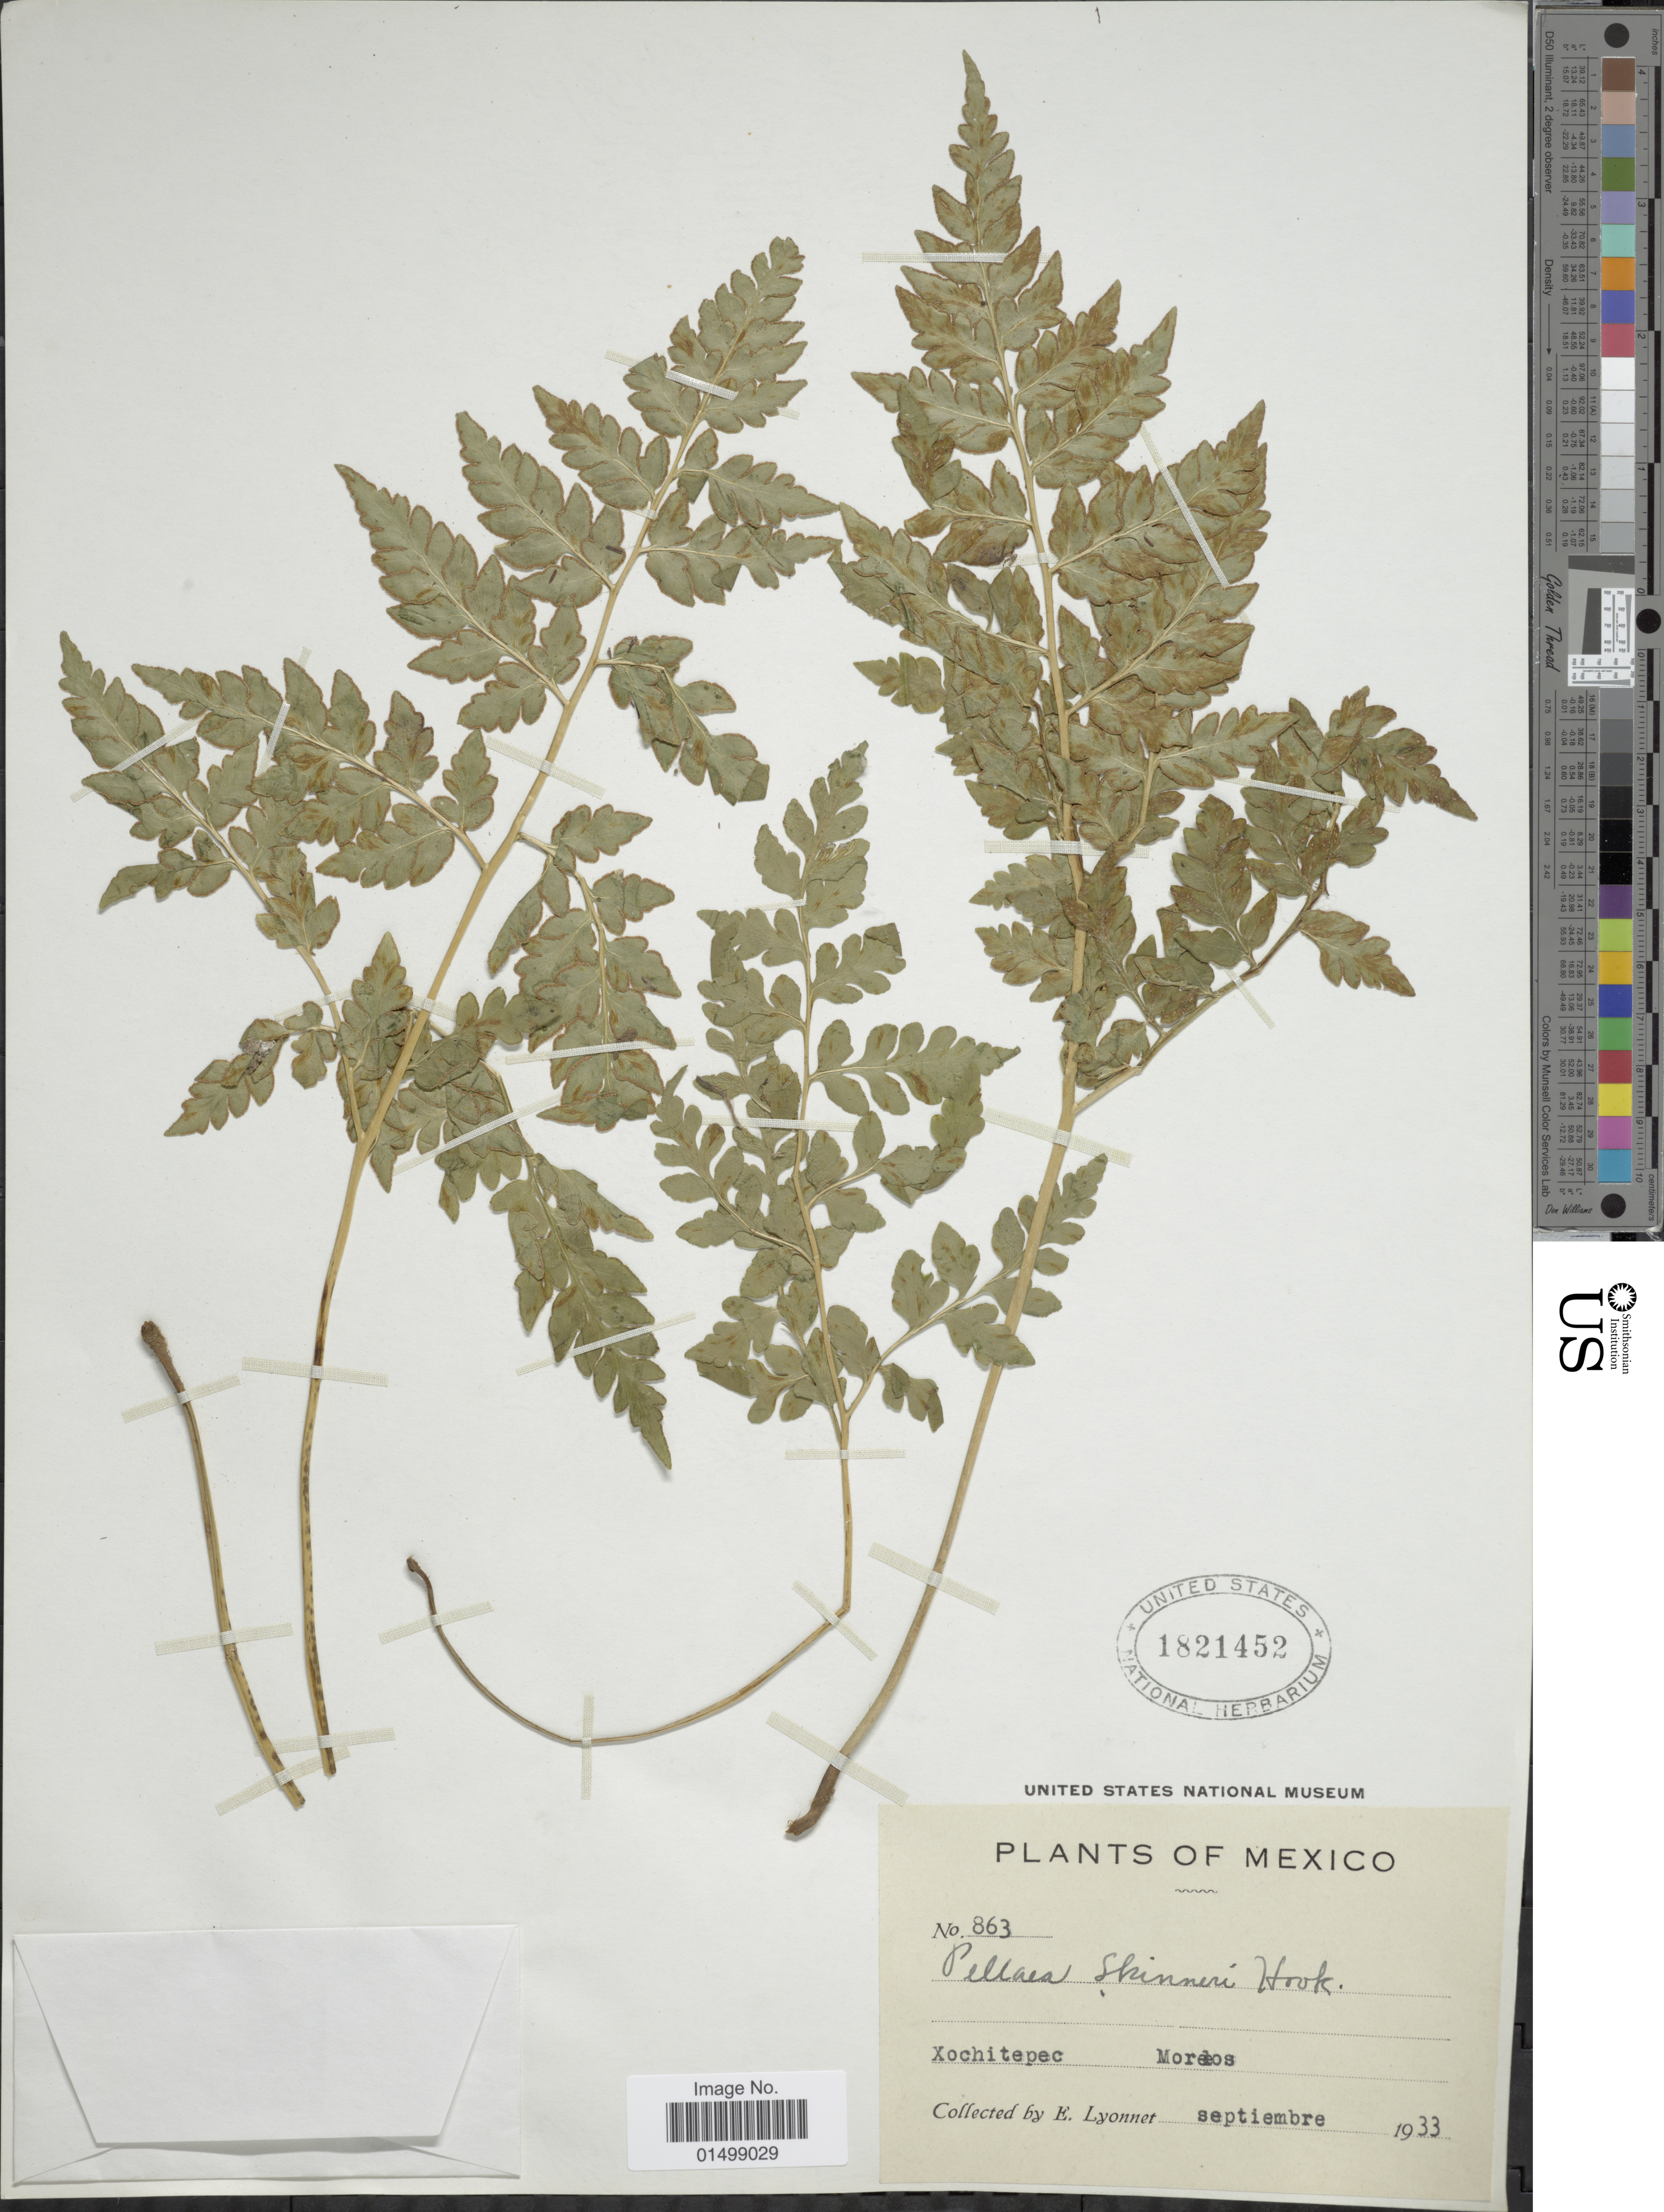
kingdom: Plantae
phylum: Tracheophyta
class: Polypodiopsida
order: Polypodiales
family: Pteridaceae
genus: Cheilanthes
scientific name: Cheilanthes skinneri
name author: (Hook.) T. Moore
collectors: E. Lyonnet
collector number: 863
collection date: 1933-09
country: Mexico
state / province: Morelos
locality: Xochitepec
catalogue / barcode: US 1821452